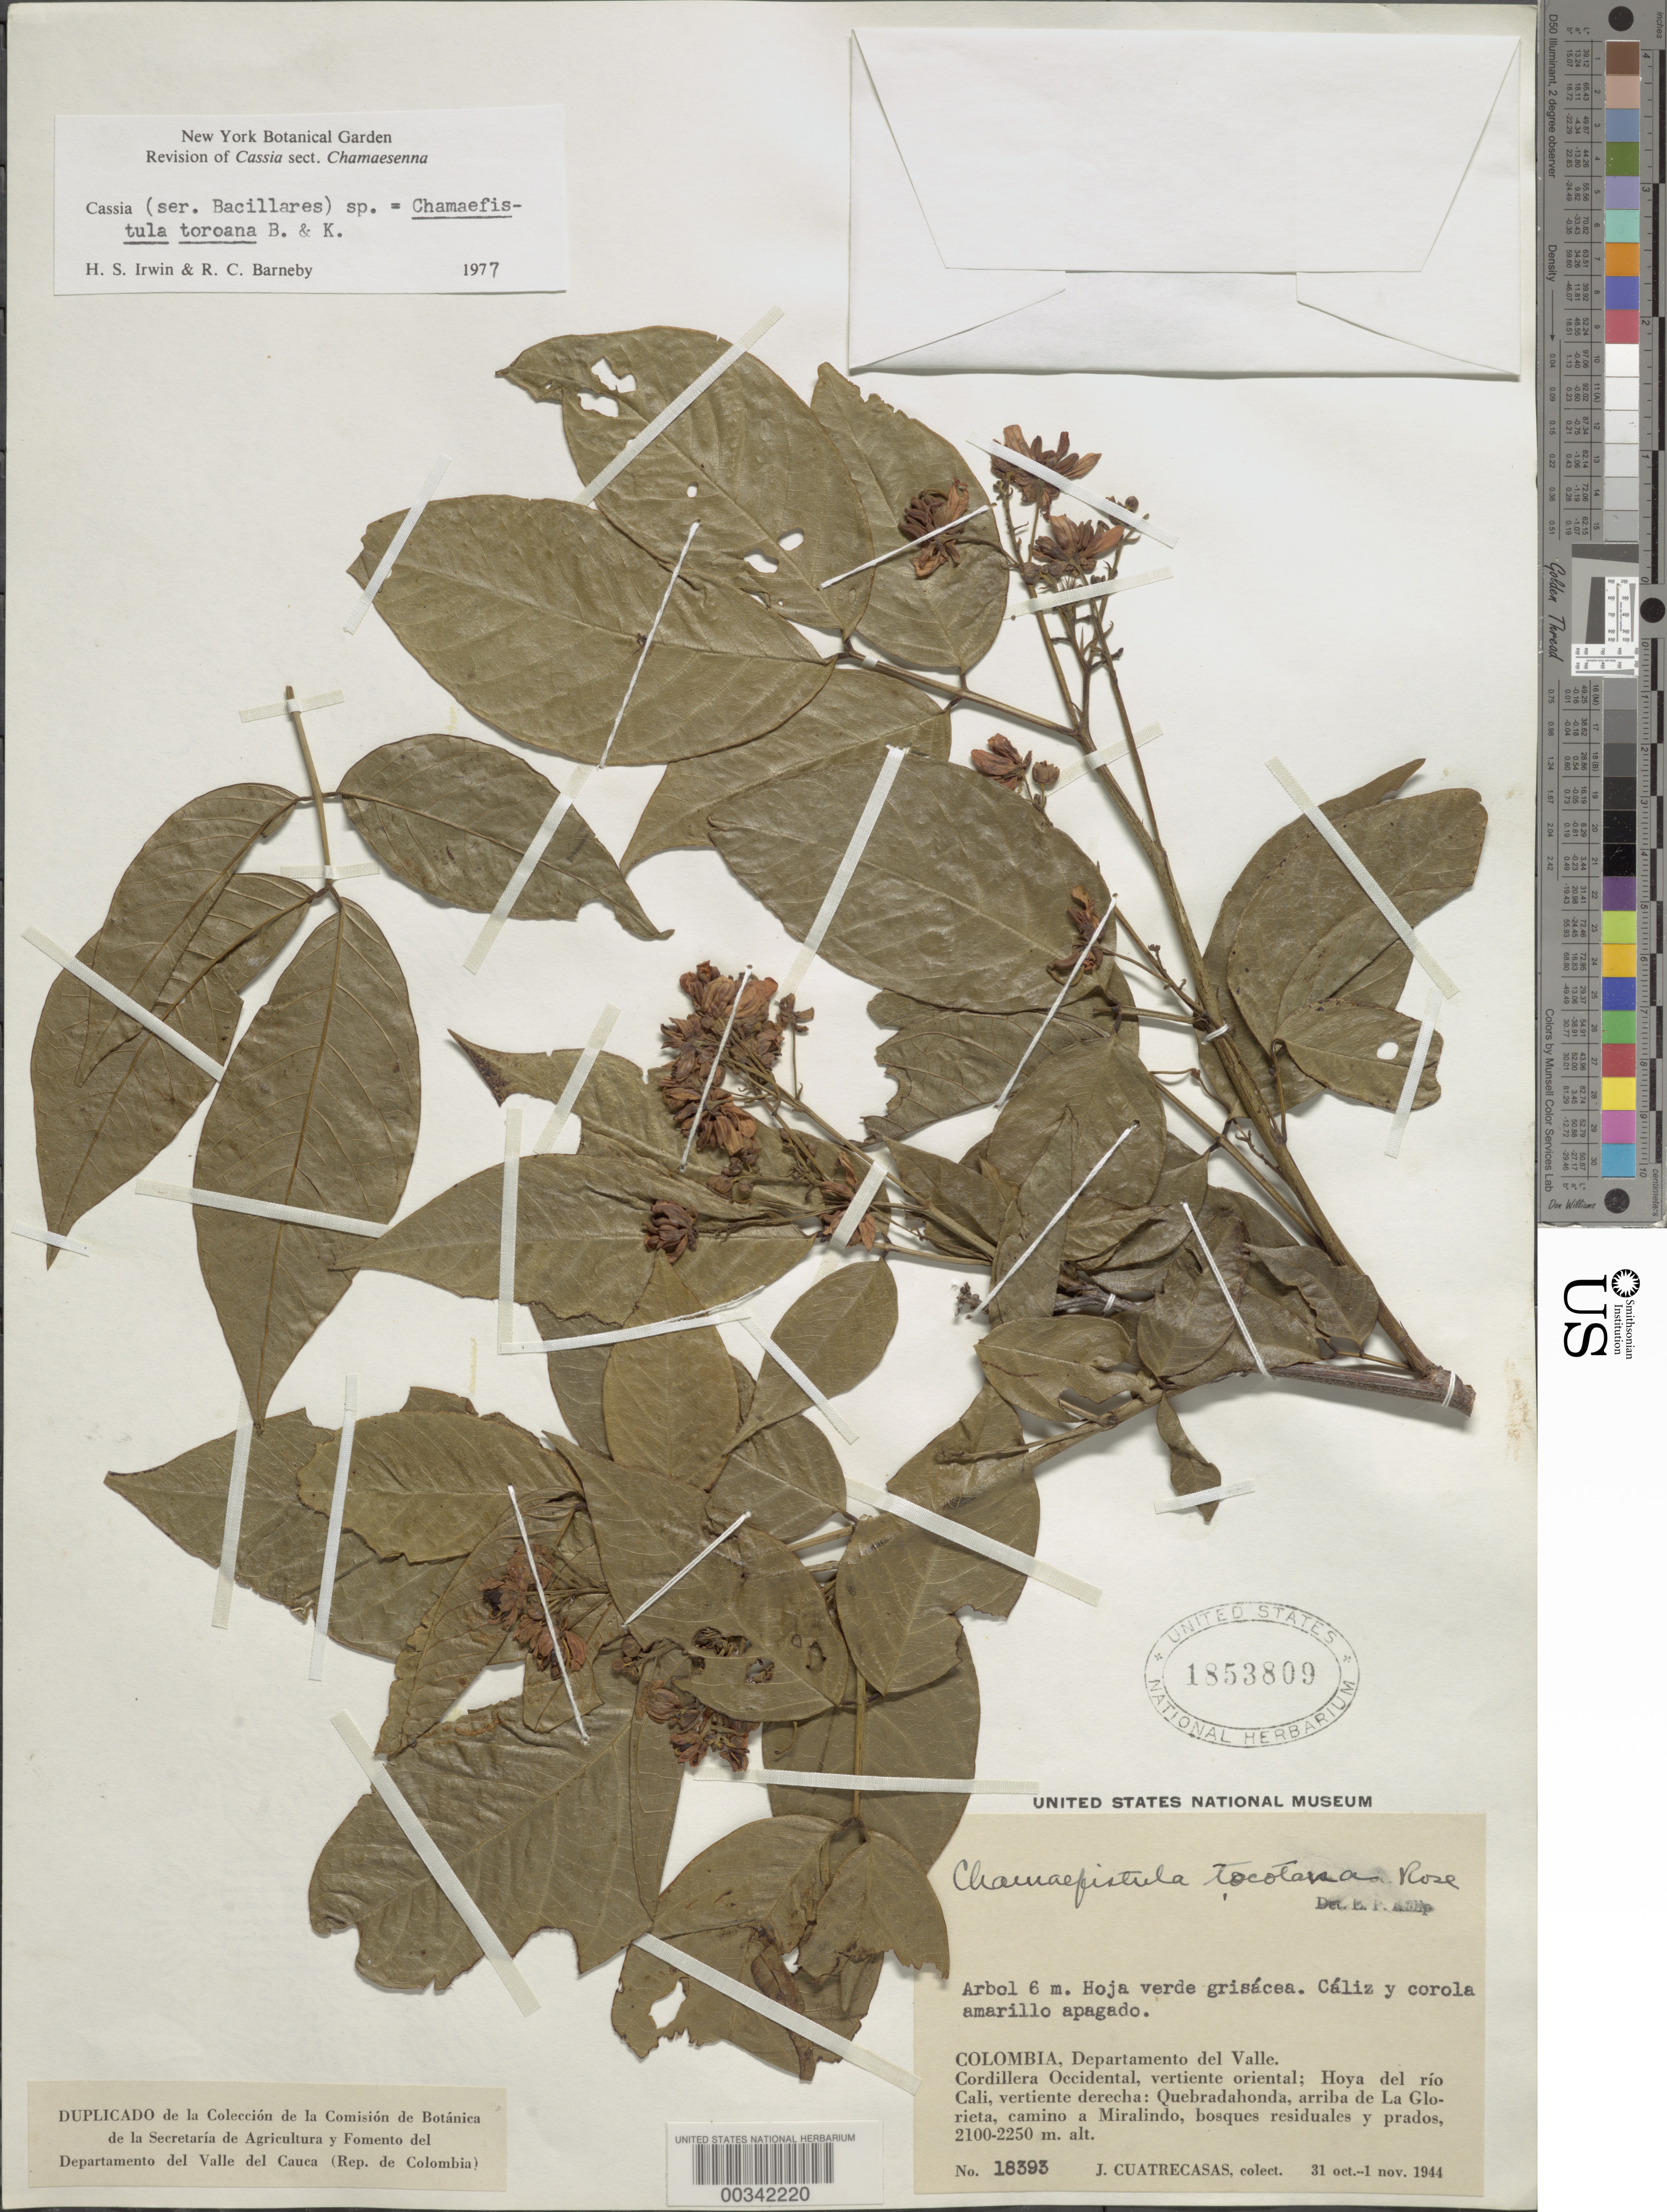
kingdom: Plantae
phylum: Tracheophyta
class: Magnoliopsida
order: Fabales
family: Fabaceae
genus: Senna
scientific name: Senna oxyphylla var. oxyphylla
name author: (Kunth) H.S. Irwin & Barneby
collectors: J. Cuatrecasas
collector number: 18393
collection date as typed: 31 Oct 1944 to 01 Nov 1944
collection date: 1944-10-31/1944-11-01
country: Colombia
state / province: Valle del Cauca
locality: Cordillera Occidental; Hoya del Rio Cali, Vertiente Derecha; QuebradaHonda, Arriba de la Glorieta, Camino a Miralindo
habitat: Bosques residuales y prados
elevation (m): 2100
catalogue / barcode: US 1853809